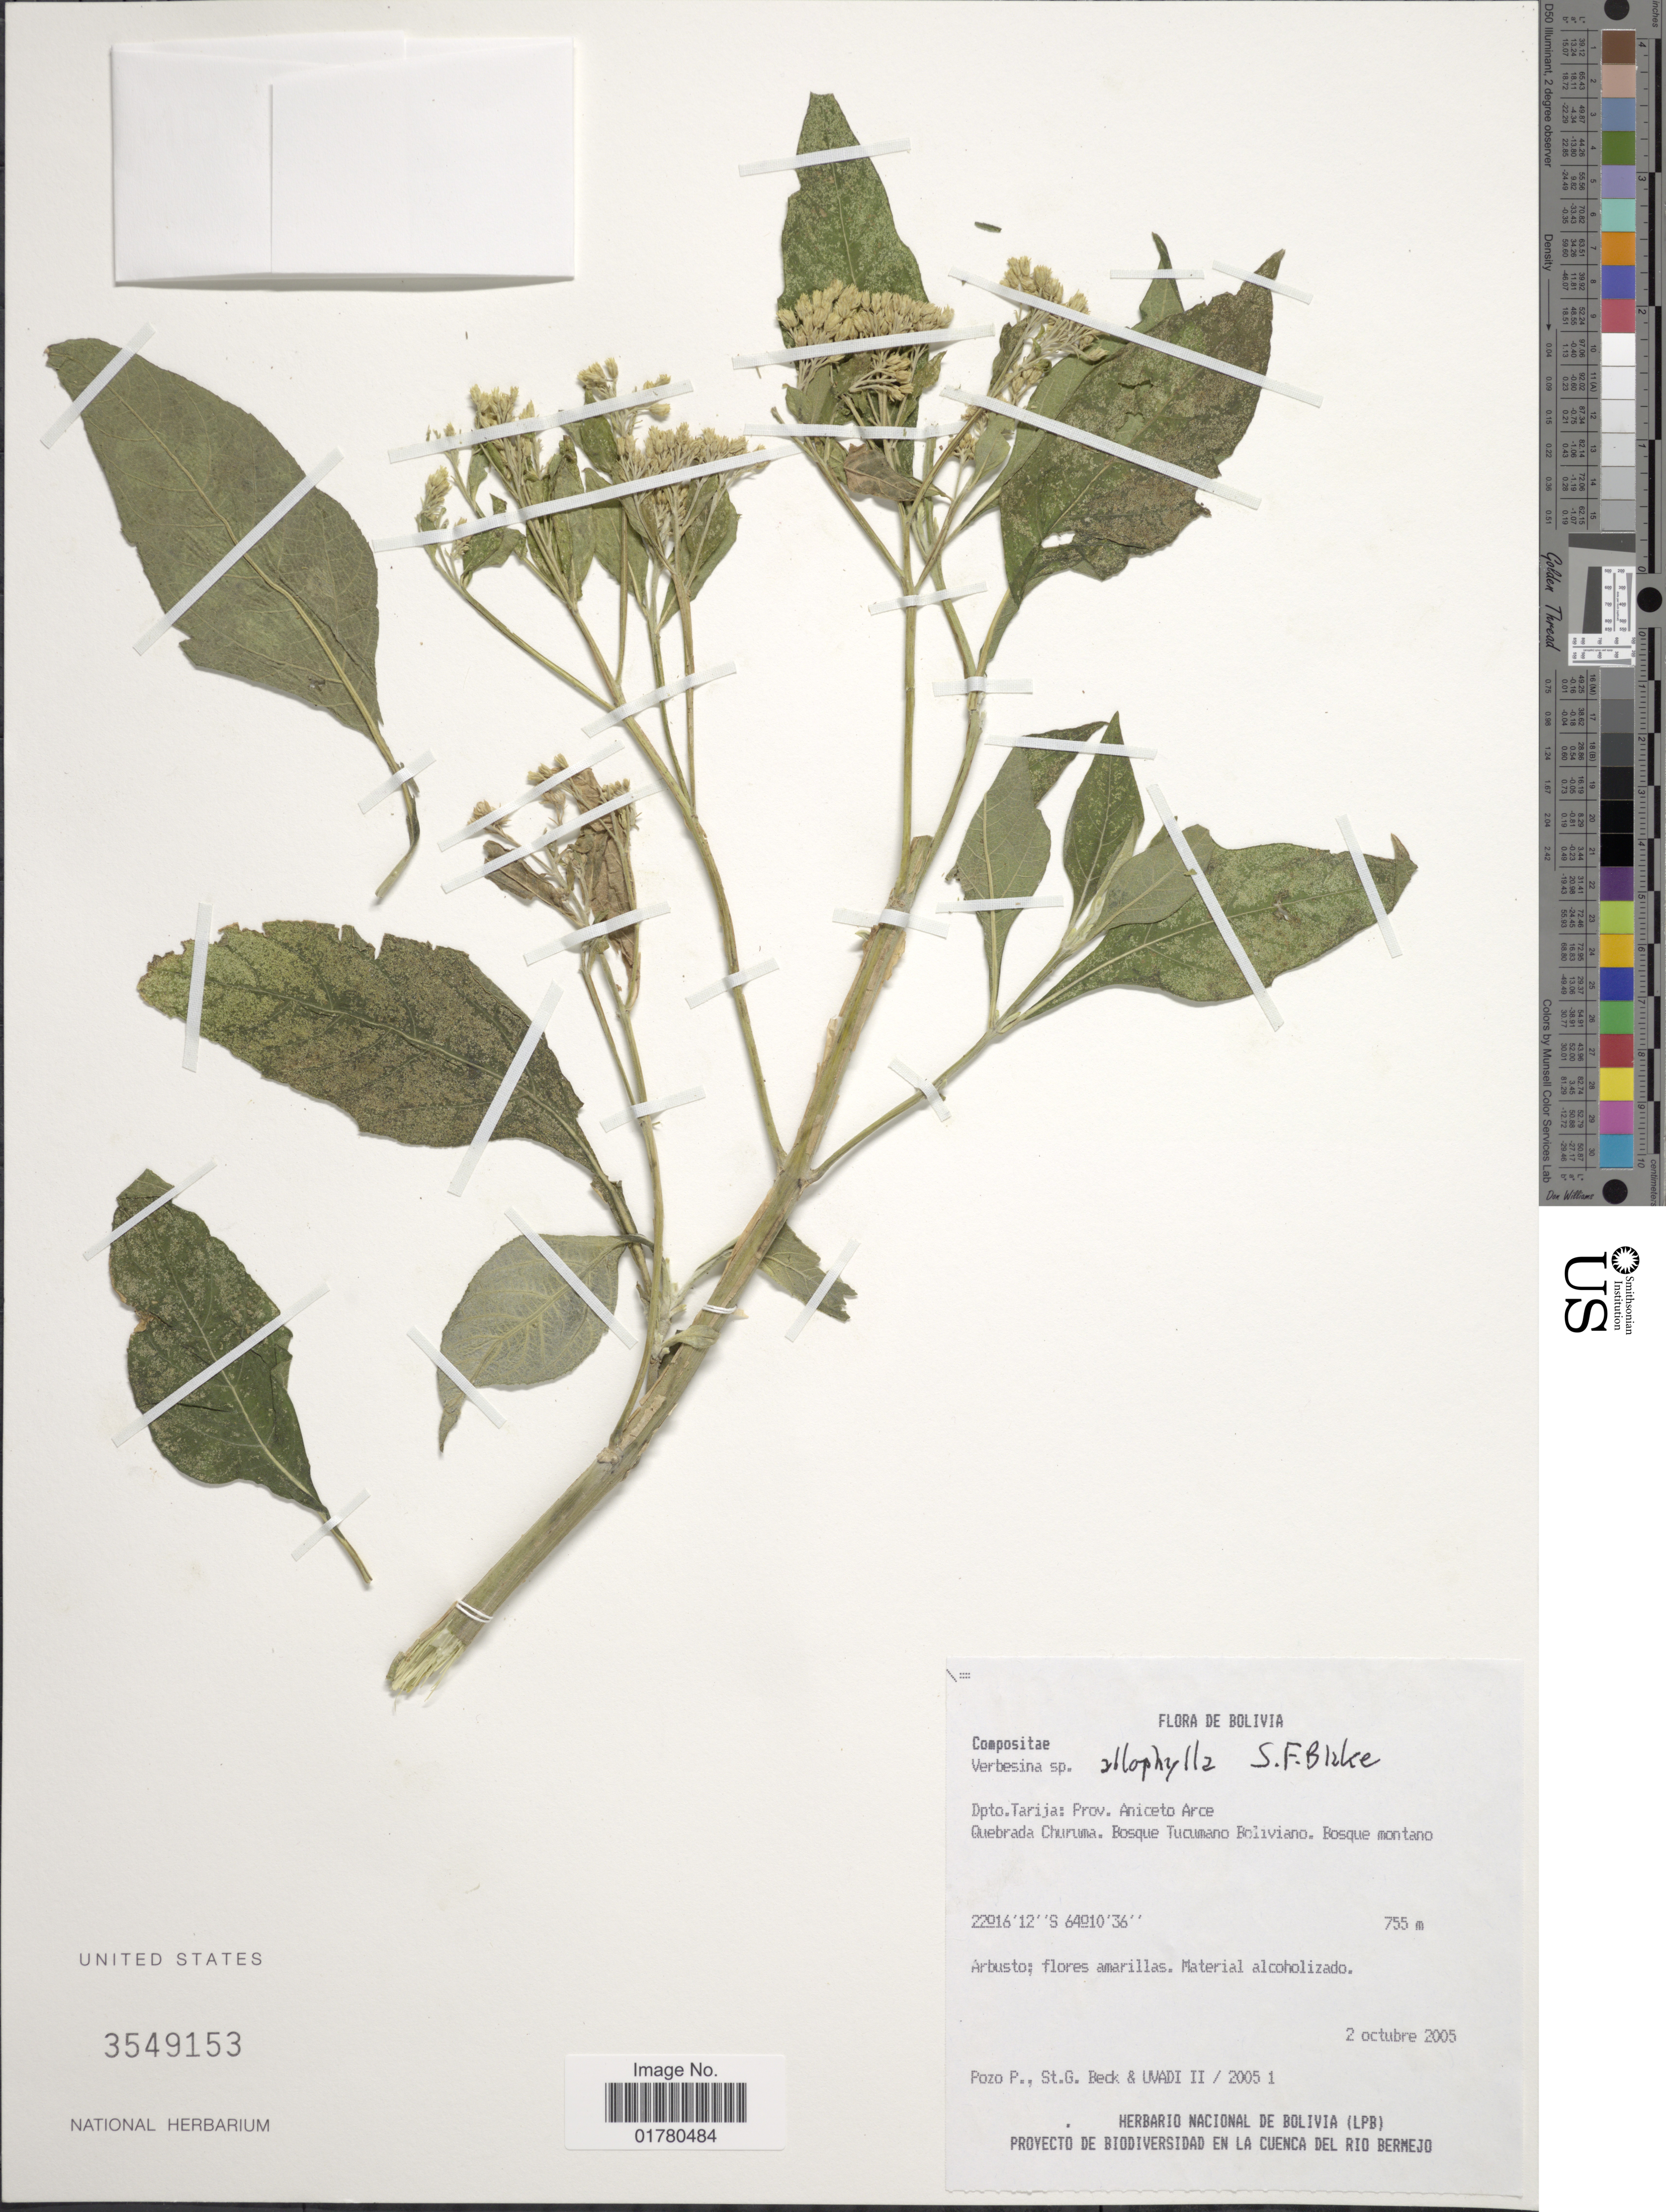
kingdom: Plantae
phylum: Tracheophyta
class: Magnoliopsida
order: Asterales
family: Asteraceae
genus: Verbesina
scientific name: Verbesina allophylla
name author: Blake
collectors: P. Pozo, S. G. Beck & Uvadi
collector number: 2005 1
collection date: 2005-10-02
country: Bolivia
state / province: Tarija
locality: Dpto Tarija: Prov. Aniceto Arce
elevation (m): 755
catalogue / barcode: US 3549153